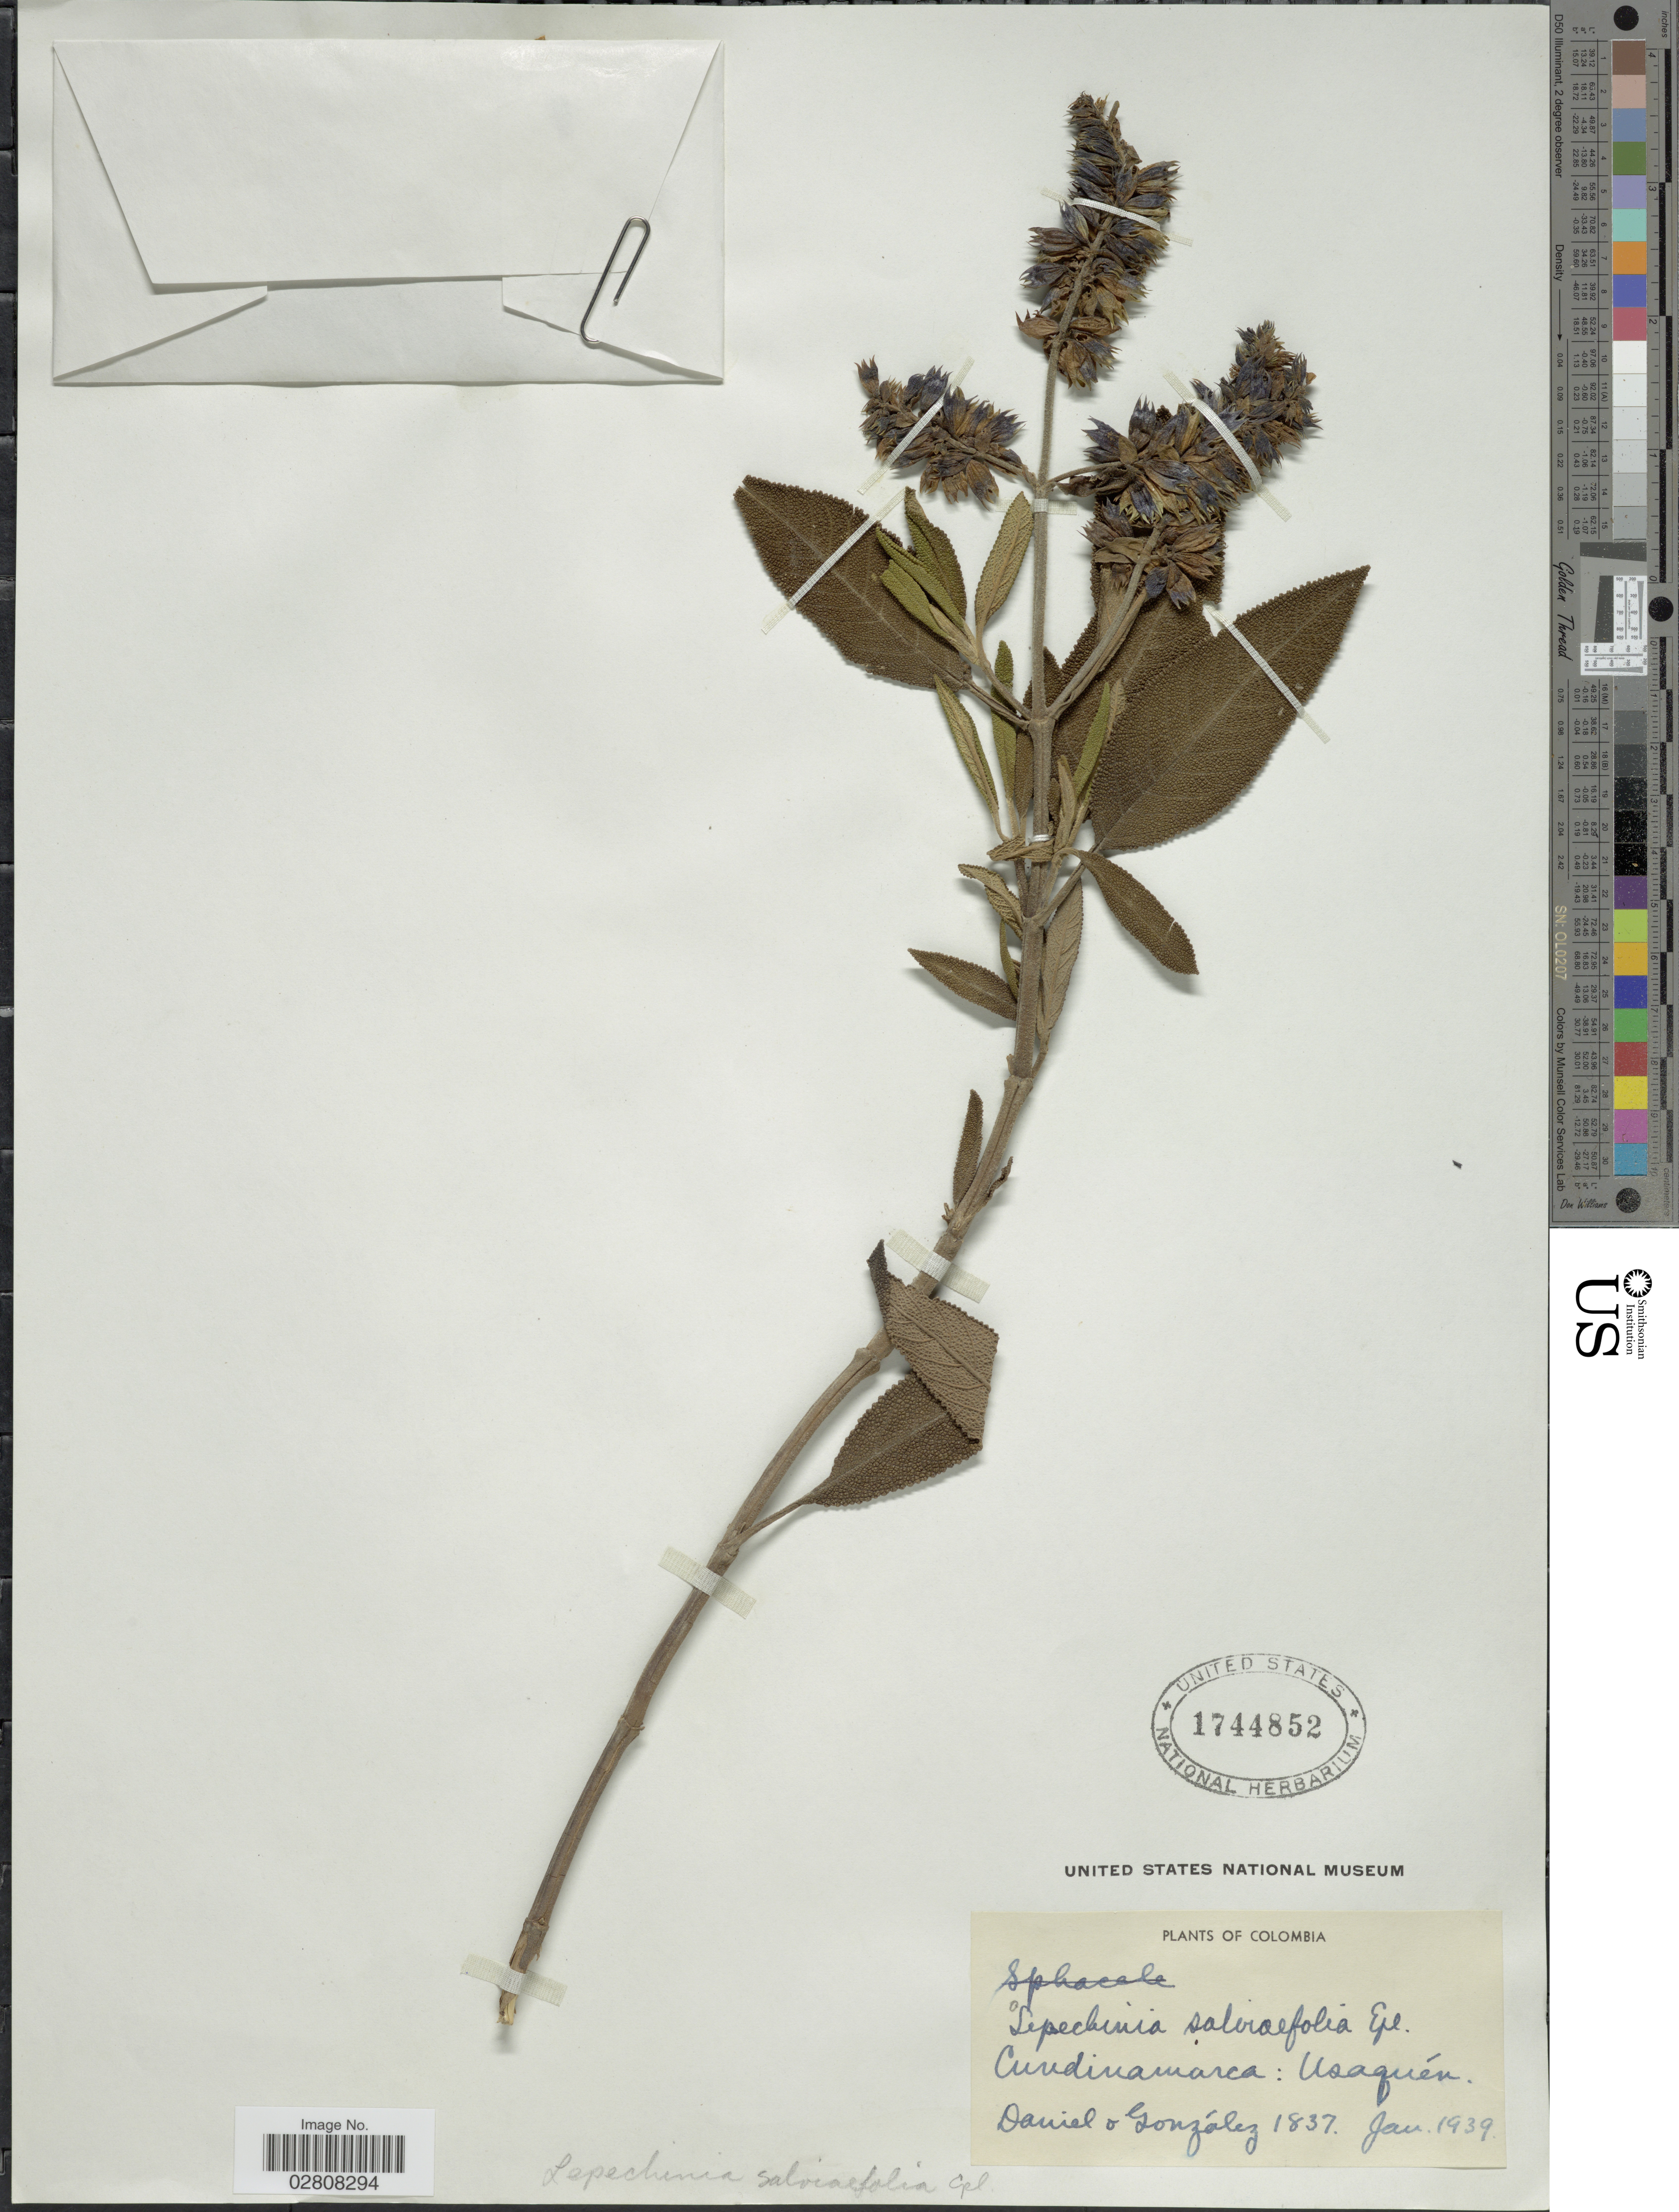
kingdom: Plantae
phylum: Tracheophyta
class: Magnoliopsida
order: Lamiales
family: Lamiaceae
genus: Lepechinia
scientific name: Lepechinia salviifolia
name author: (Kunth) Epling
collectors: -. Daniel & -. González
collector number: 1837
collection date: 1939-01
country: Colombia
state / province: Cundinamarca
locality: Cundinamarca: Usaquén.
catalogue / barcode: US 1744852